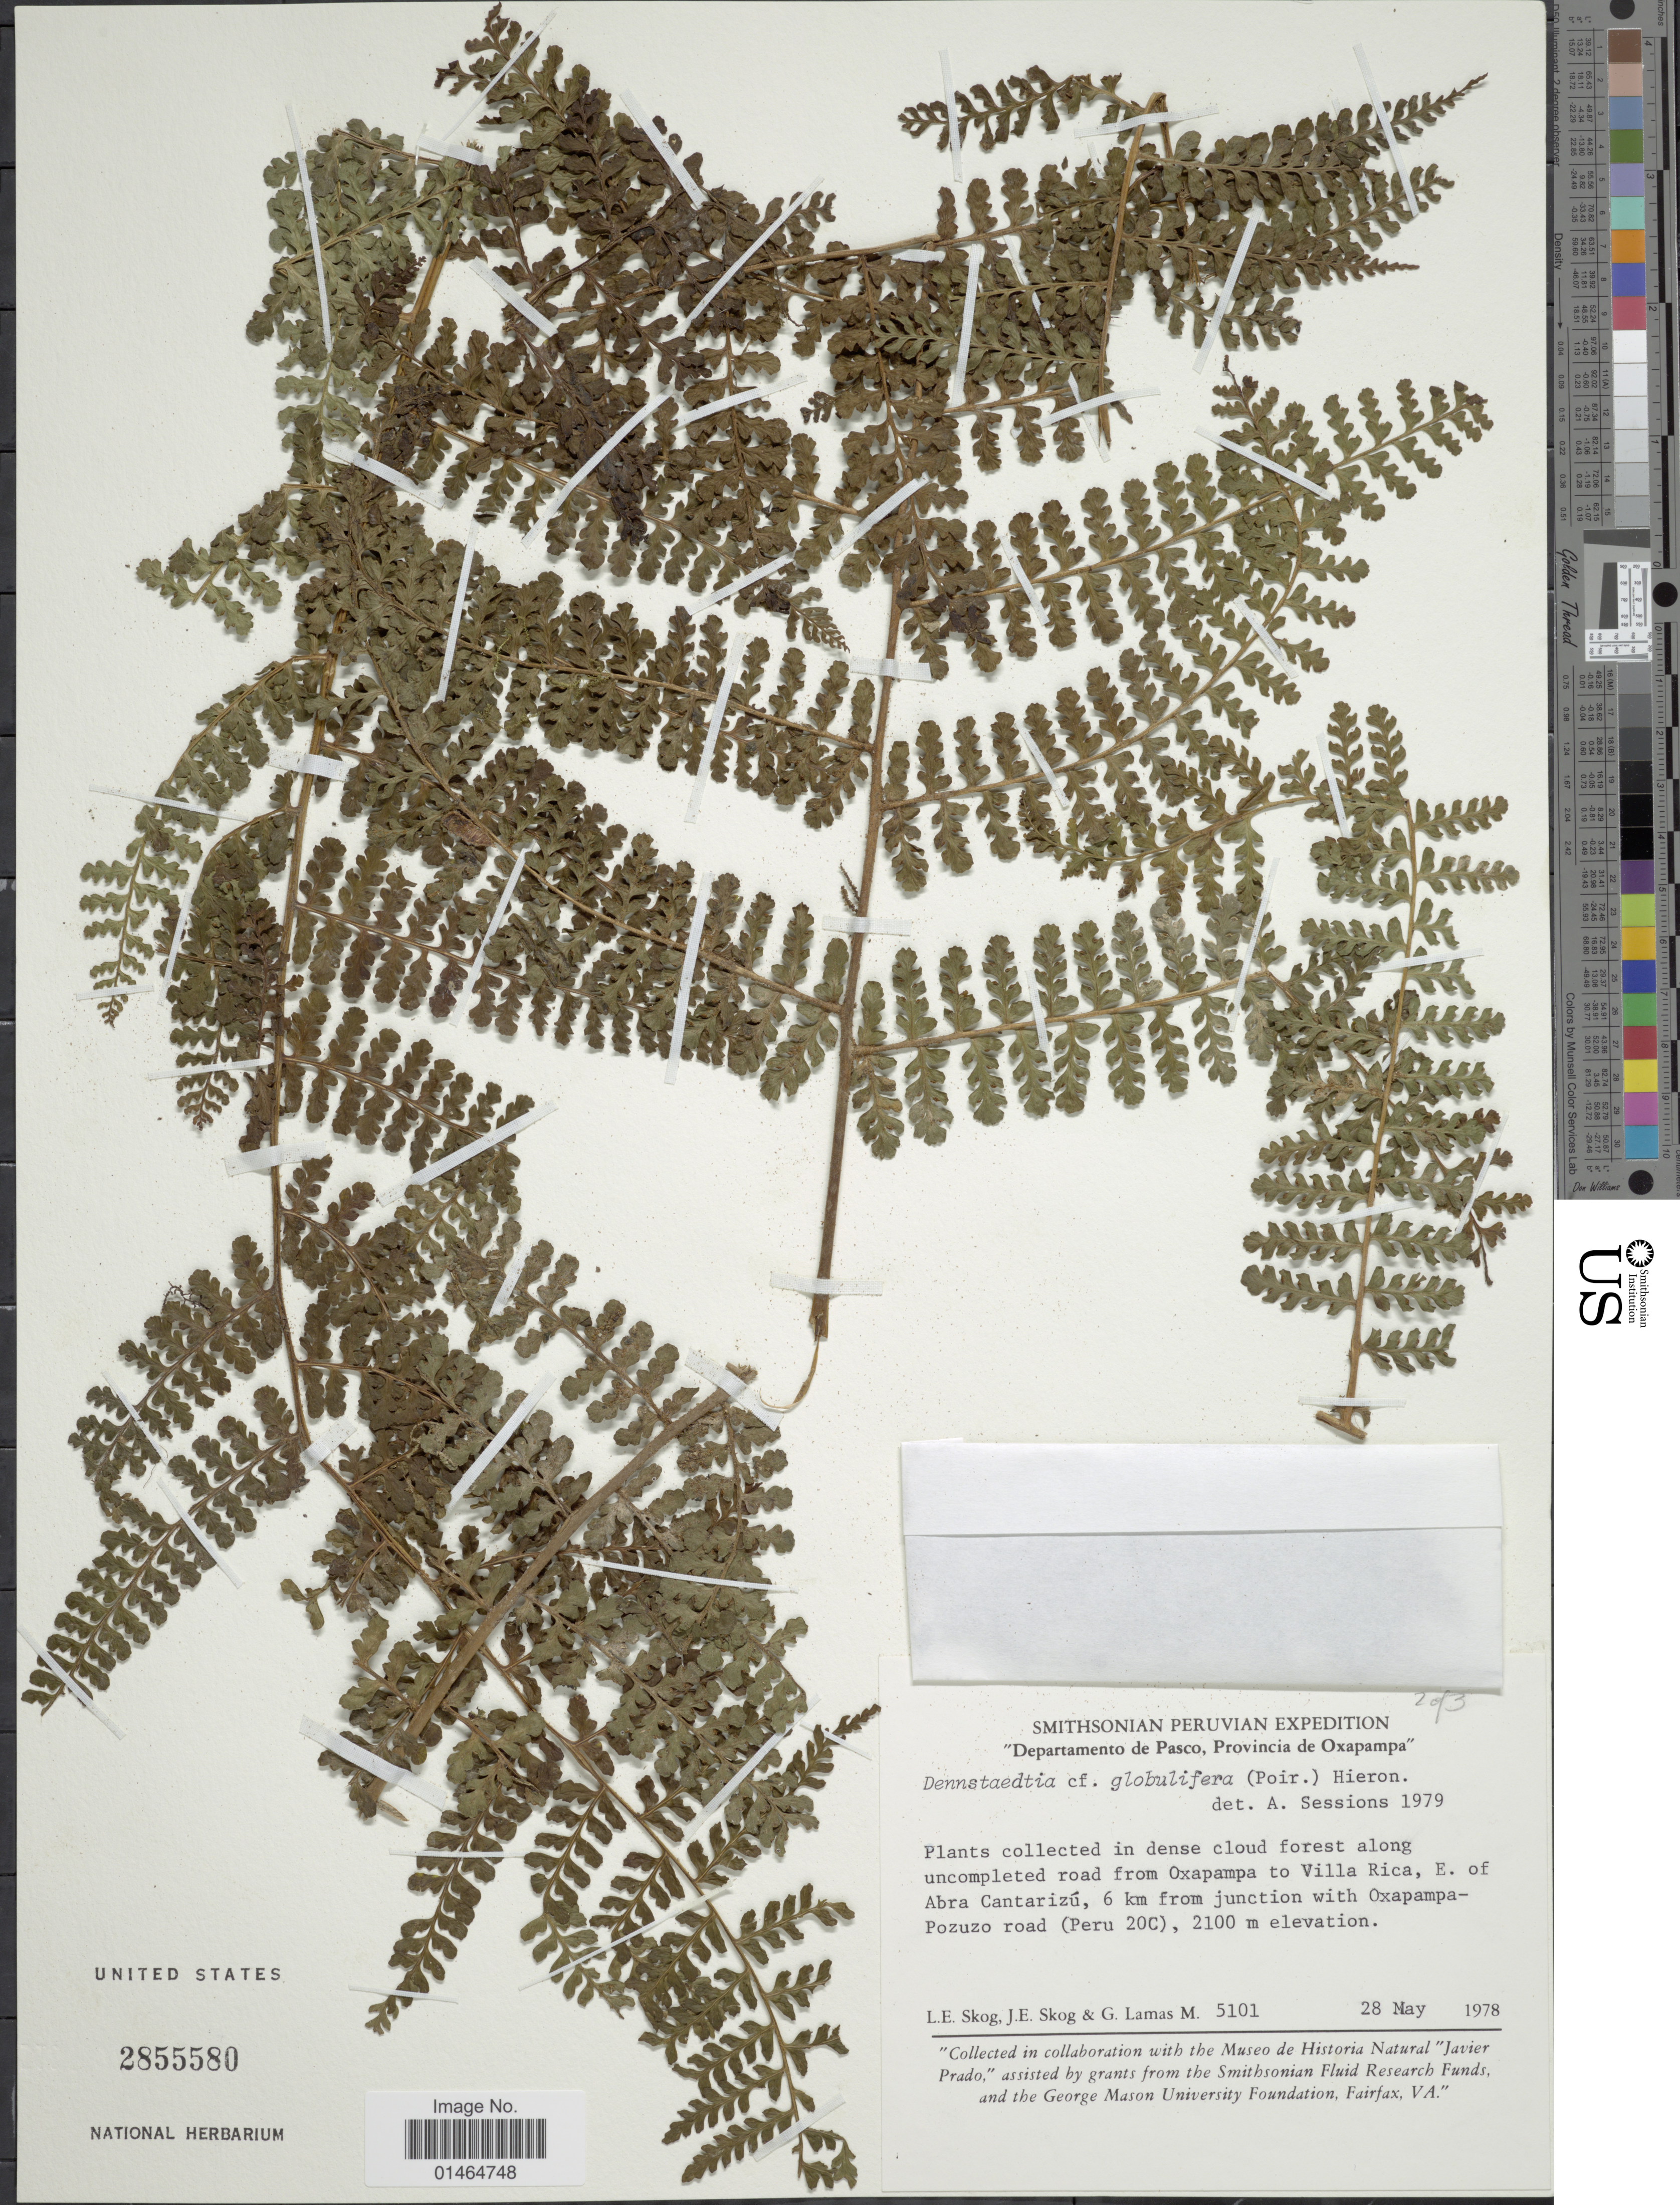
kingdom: Plantae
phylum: Tracheophyta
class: Polypodiopsida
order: Polypodiales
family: Dennstaedtiaceae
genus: Dennstaedtia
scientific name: Dennstaedtia dissecta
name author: (Sw.) T. Moore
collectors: L. E. Skog, J. E. Skog & G. Lamas M.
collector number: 5101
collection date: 1978-05-28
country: Peru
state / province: Pasco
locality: Provincia de Oxapampa. Plants collected in dense cloud forest along umcompleted road from Oxapampa to Villa Rica, E. of Abra Cantarizú, 6 km from junction with Oxapampa-Pozuzo road (Peru 20C)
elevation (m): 2100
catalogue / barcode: US 2855580